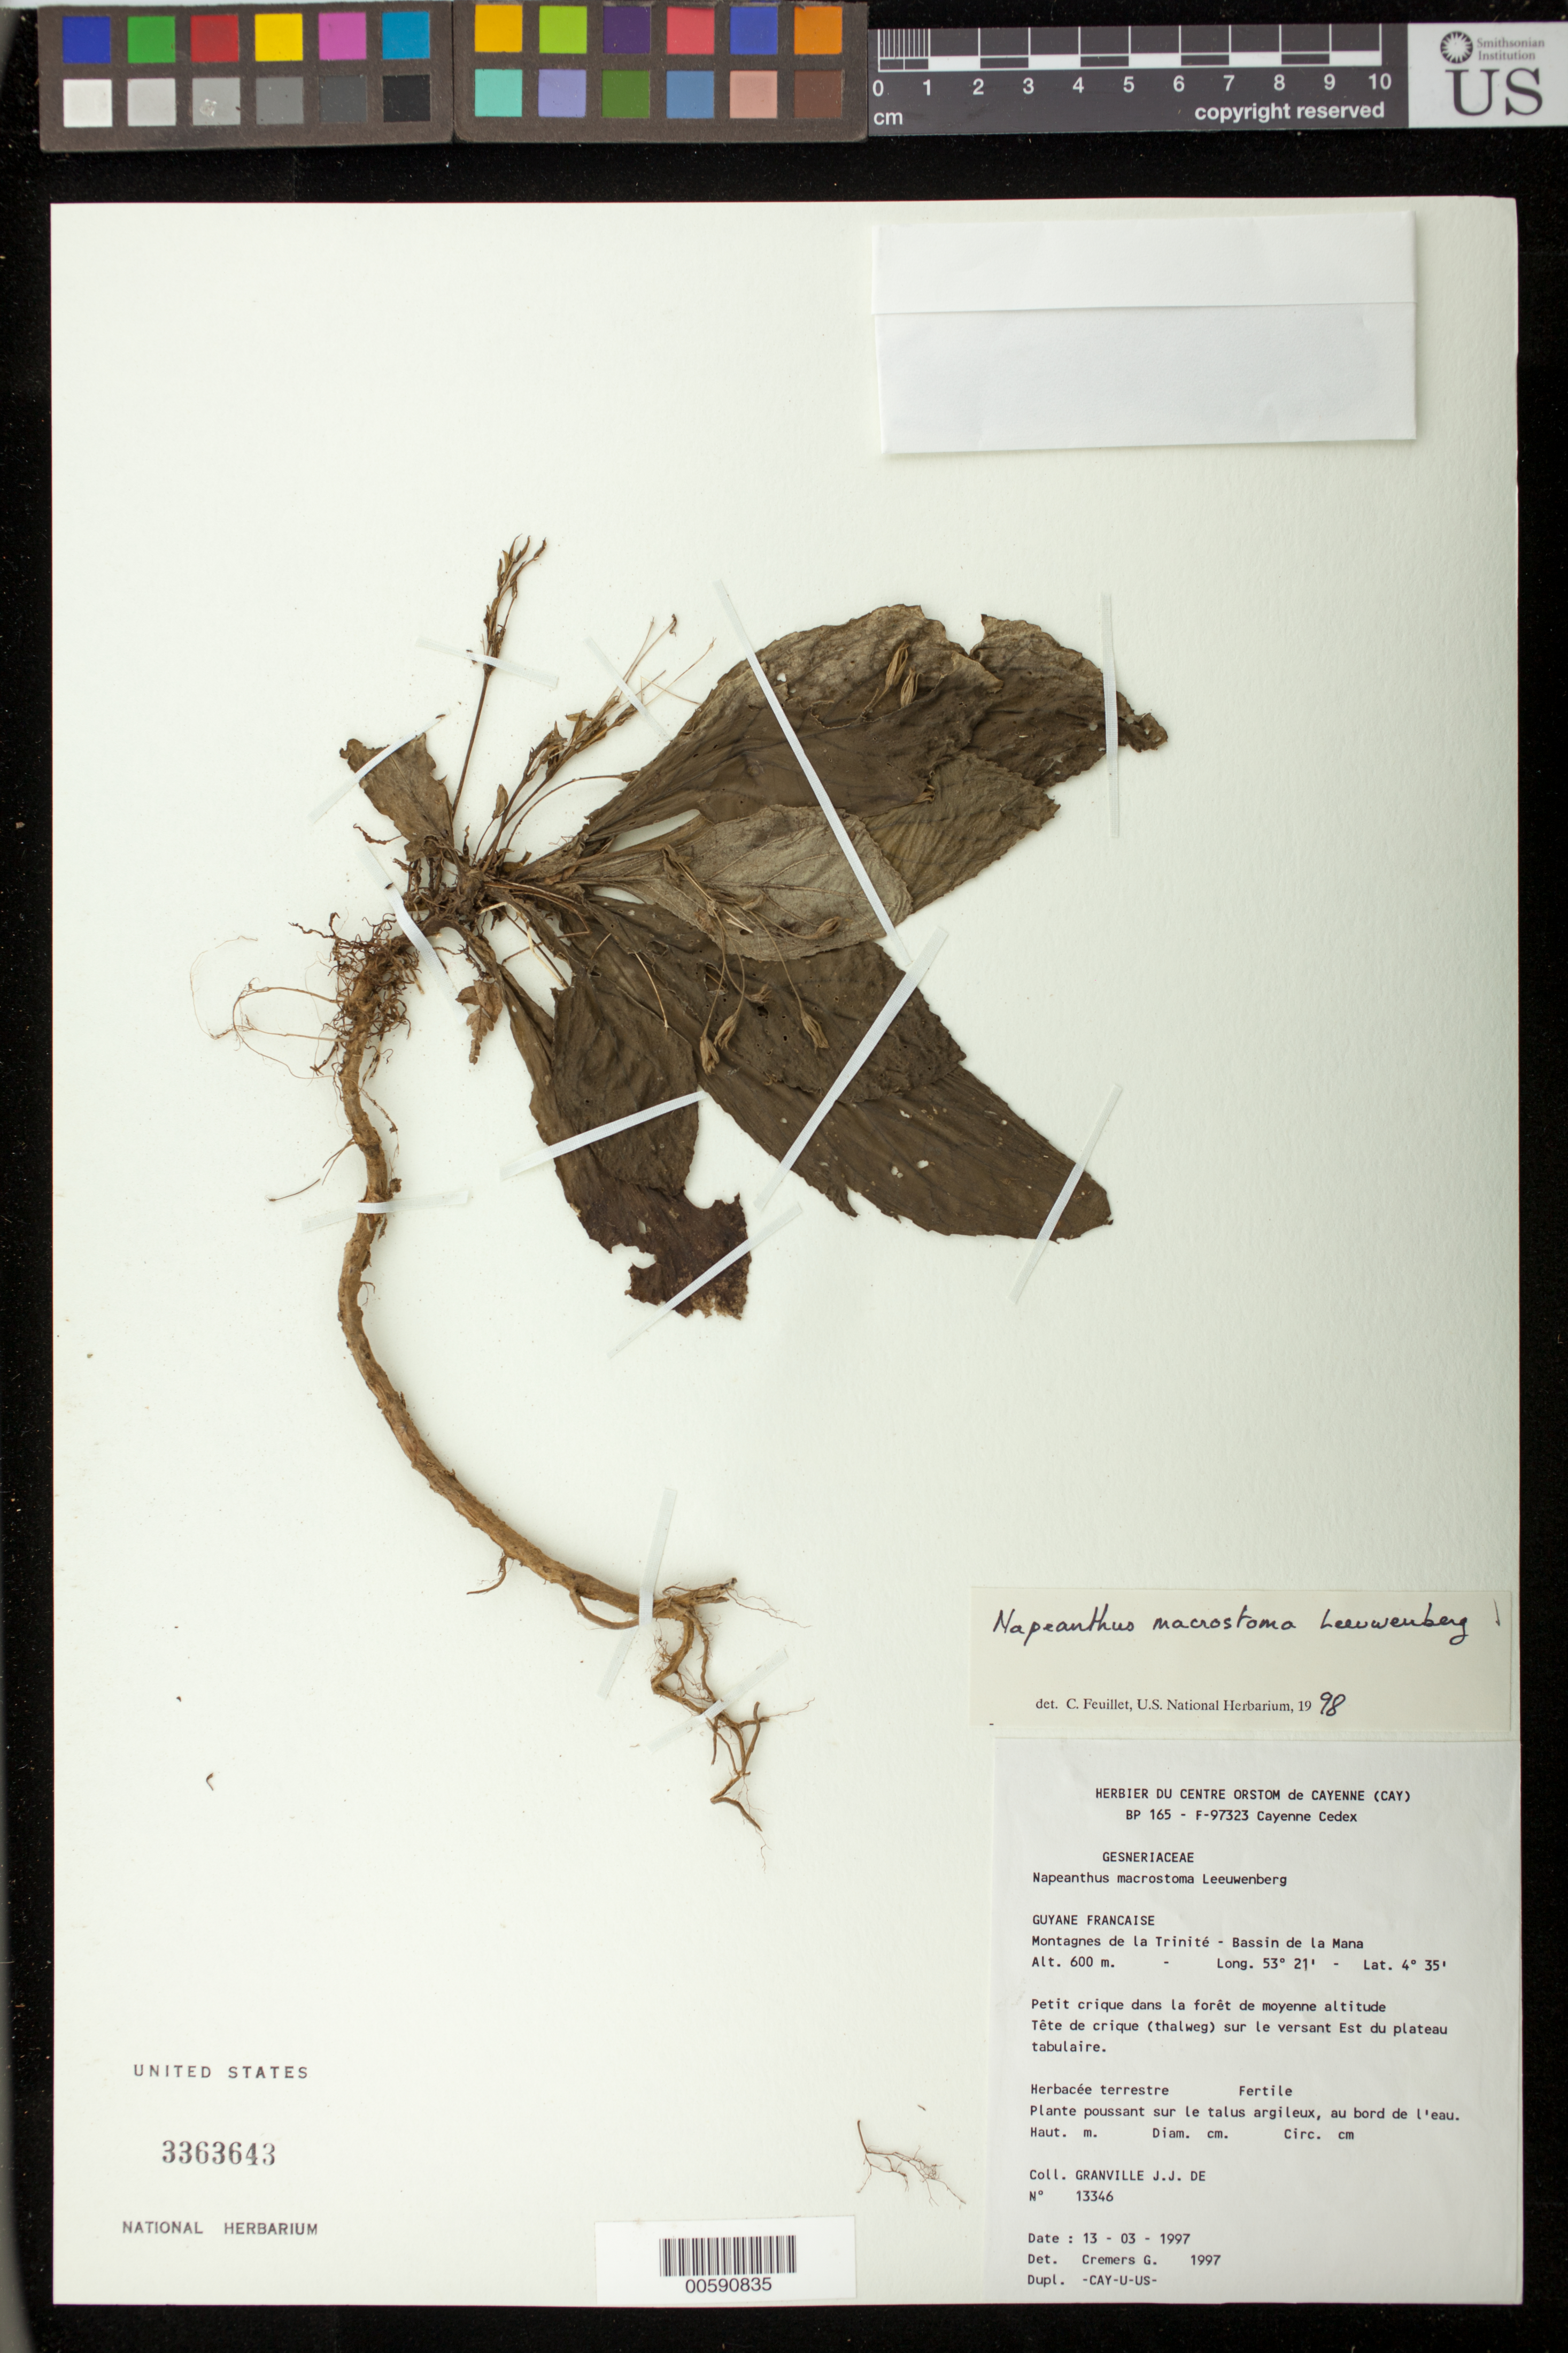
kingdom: Plantae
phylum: Tracheophyta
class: Magnoliopsida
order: Lamiales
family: Gesneriaceae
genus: Napeanthus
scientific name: Napeanthus macrostoma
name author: Leeuwenb.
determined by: Skog, Laurence E.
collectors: J.-J. de Granville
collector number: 13346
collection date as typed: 13 Mar 1997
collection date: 1997-03-13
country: French Guiana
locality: Montagnes de la Trinité, bassin de la Mana; tete de crique (thalweg) sur le versant Est du plateau tabulaire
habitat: Petit crique dans la forêt de moyenne altitude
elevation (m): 600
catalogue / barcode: US 3363643